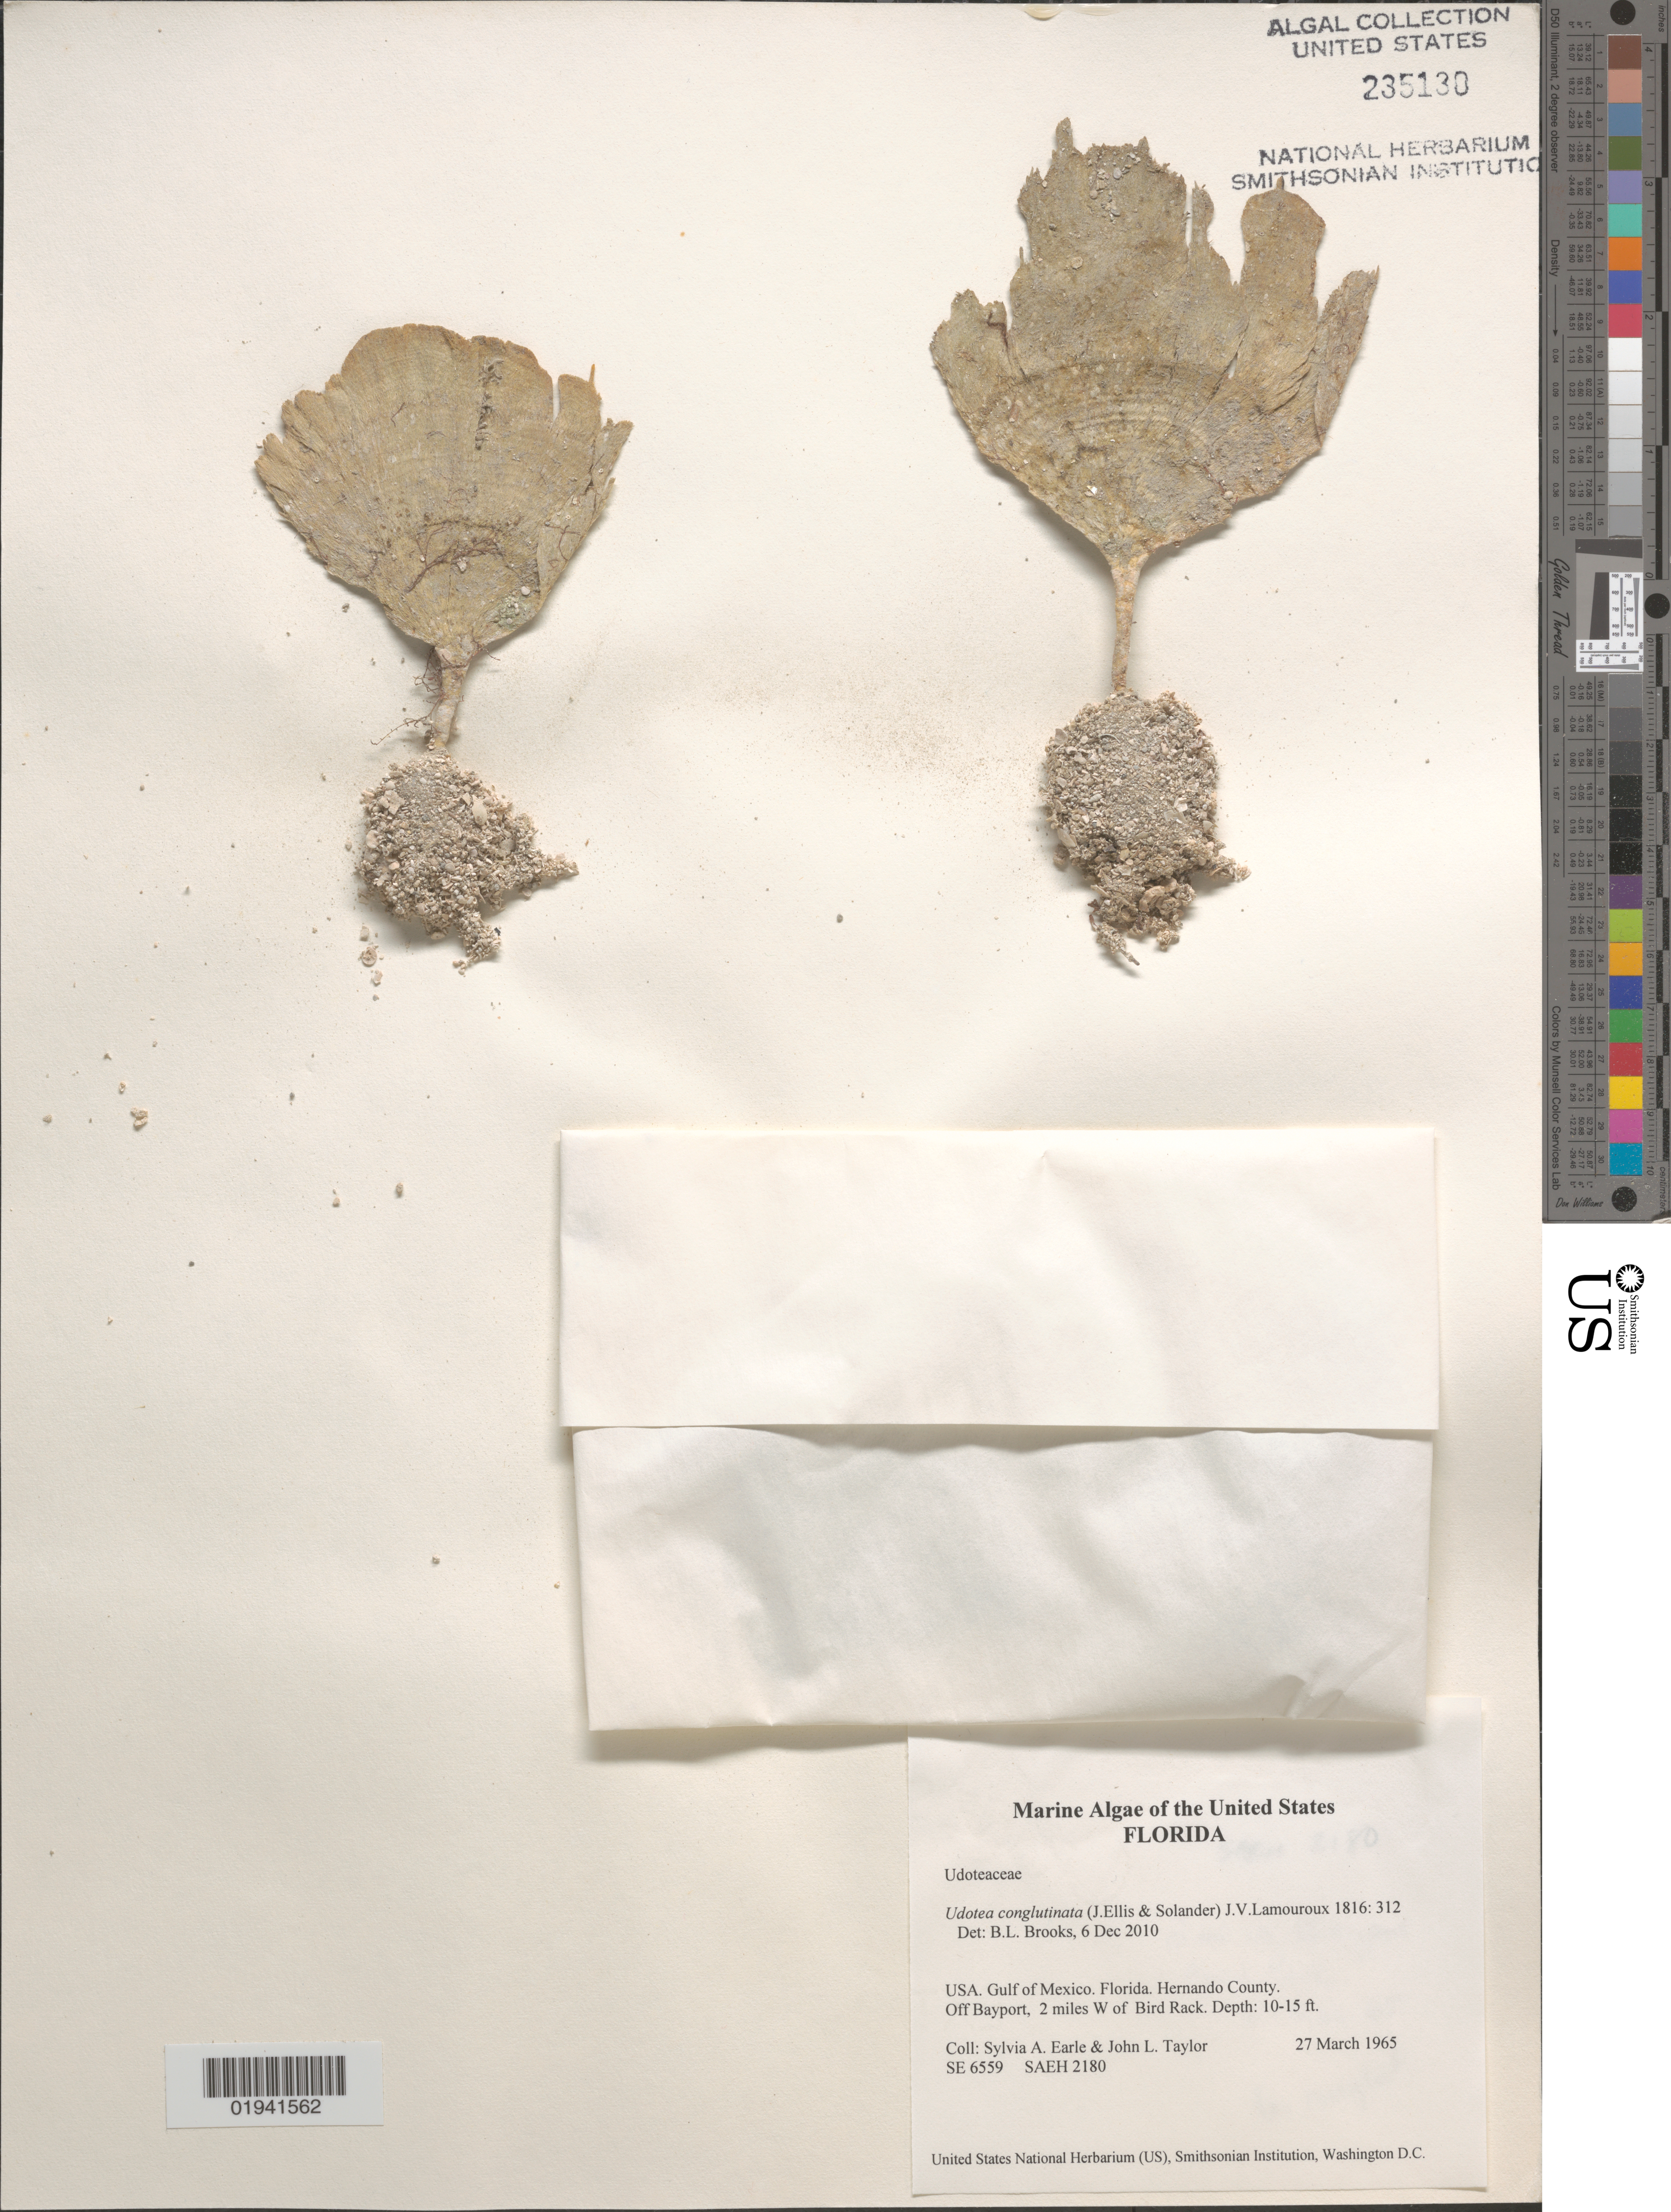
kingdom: Plantae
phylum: Chlorophyta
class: Ulvophyceae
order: Bryopsidales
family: Udoteaceae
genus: Udotea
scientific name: Udotea conglutinata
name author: (Ellis & Sol.) J.V.Lamouroux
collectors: S. A. Earle & J. L. Taylor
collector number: SE6559/SAEH2180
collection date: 1965-03-27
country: United States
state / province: Florida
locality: Gulf of Mexico. Hernando County. Off Bayport, 2 miles W of Bird Rack.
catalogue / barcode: US 235130